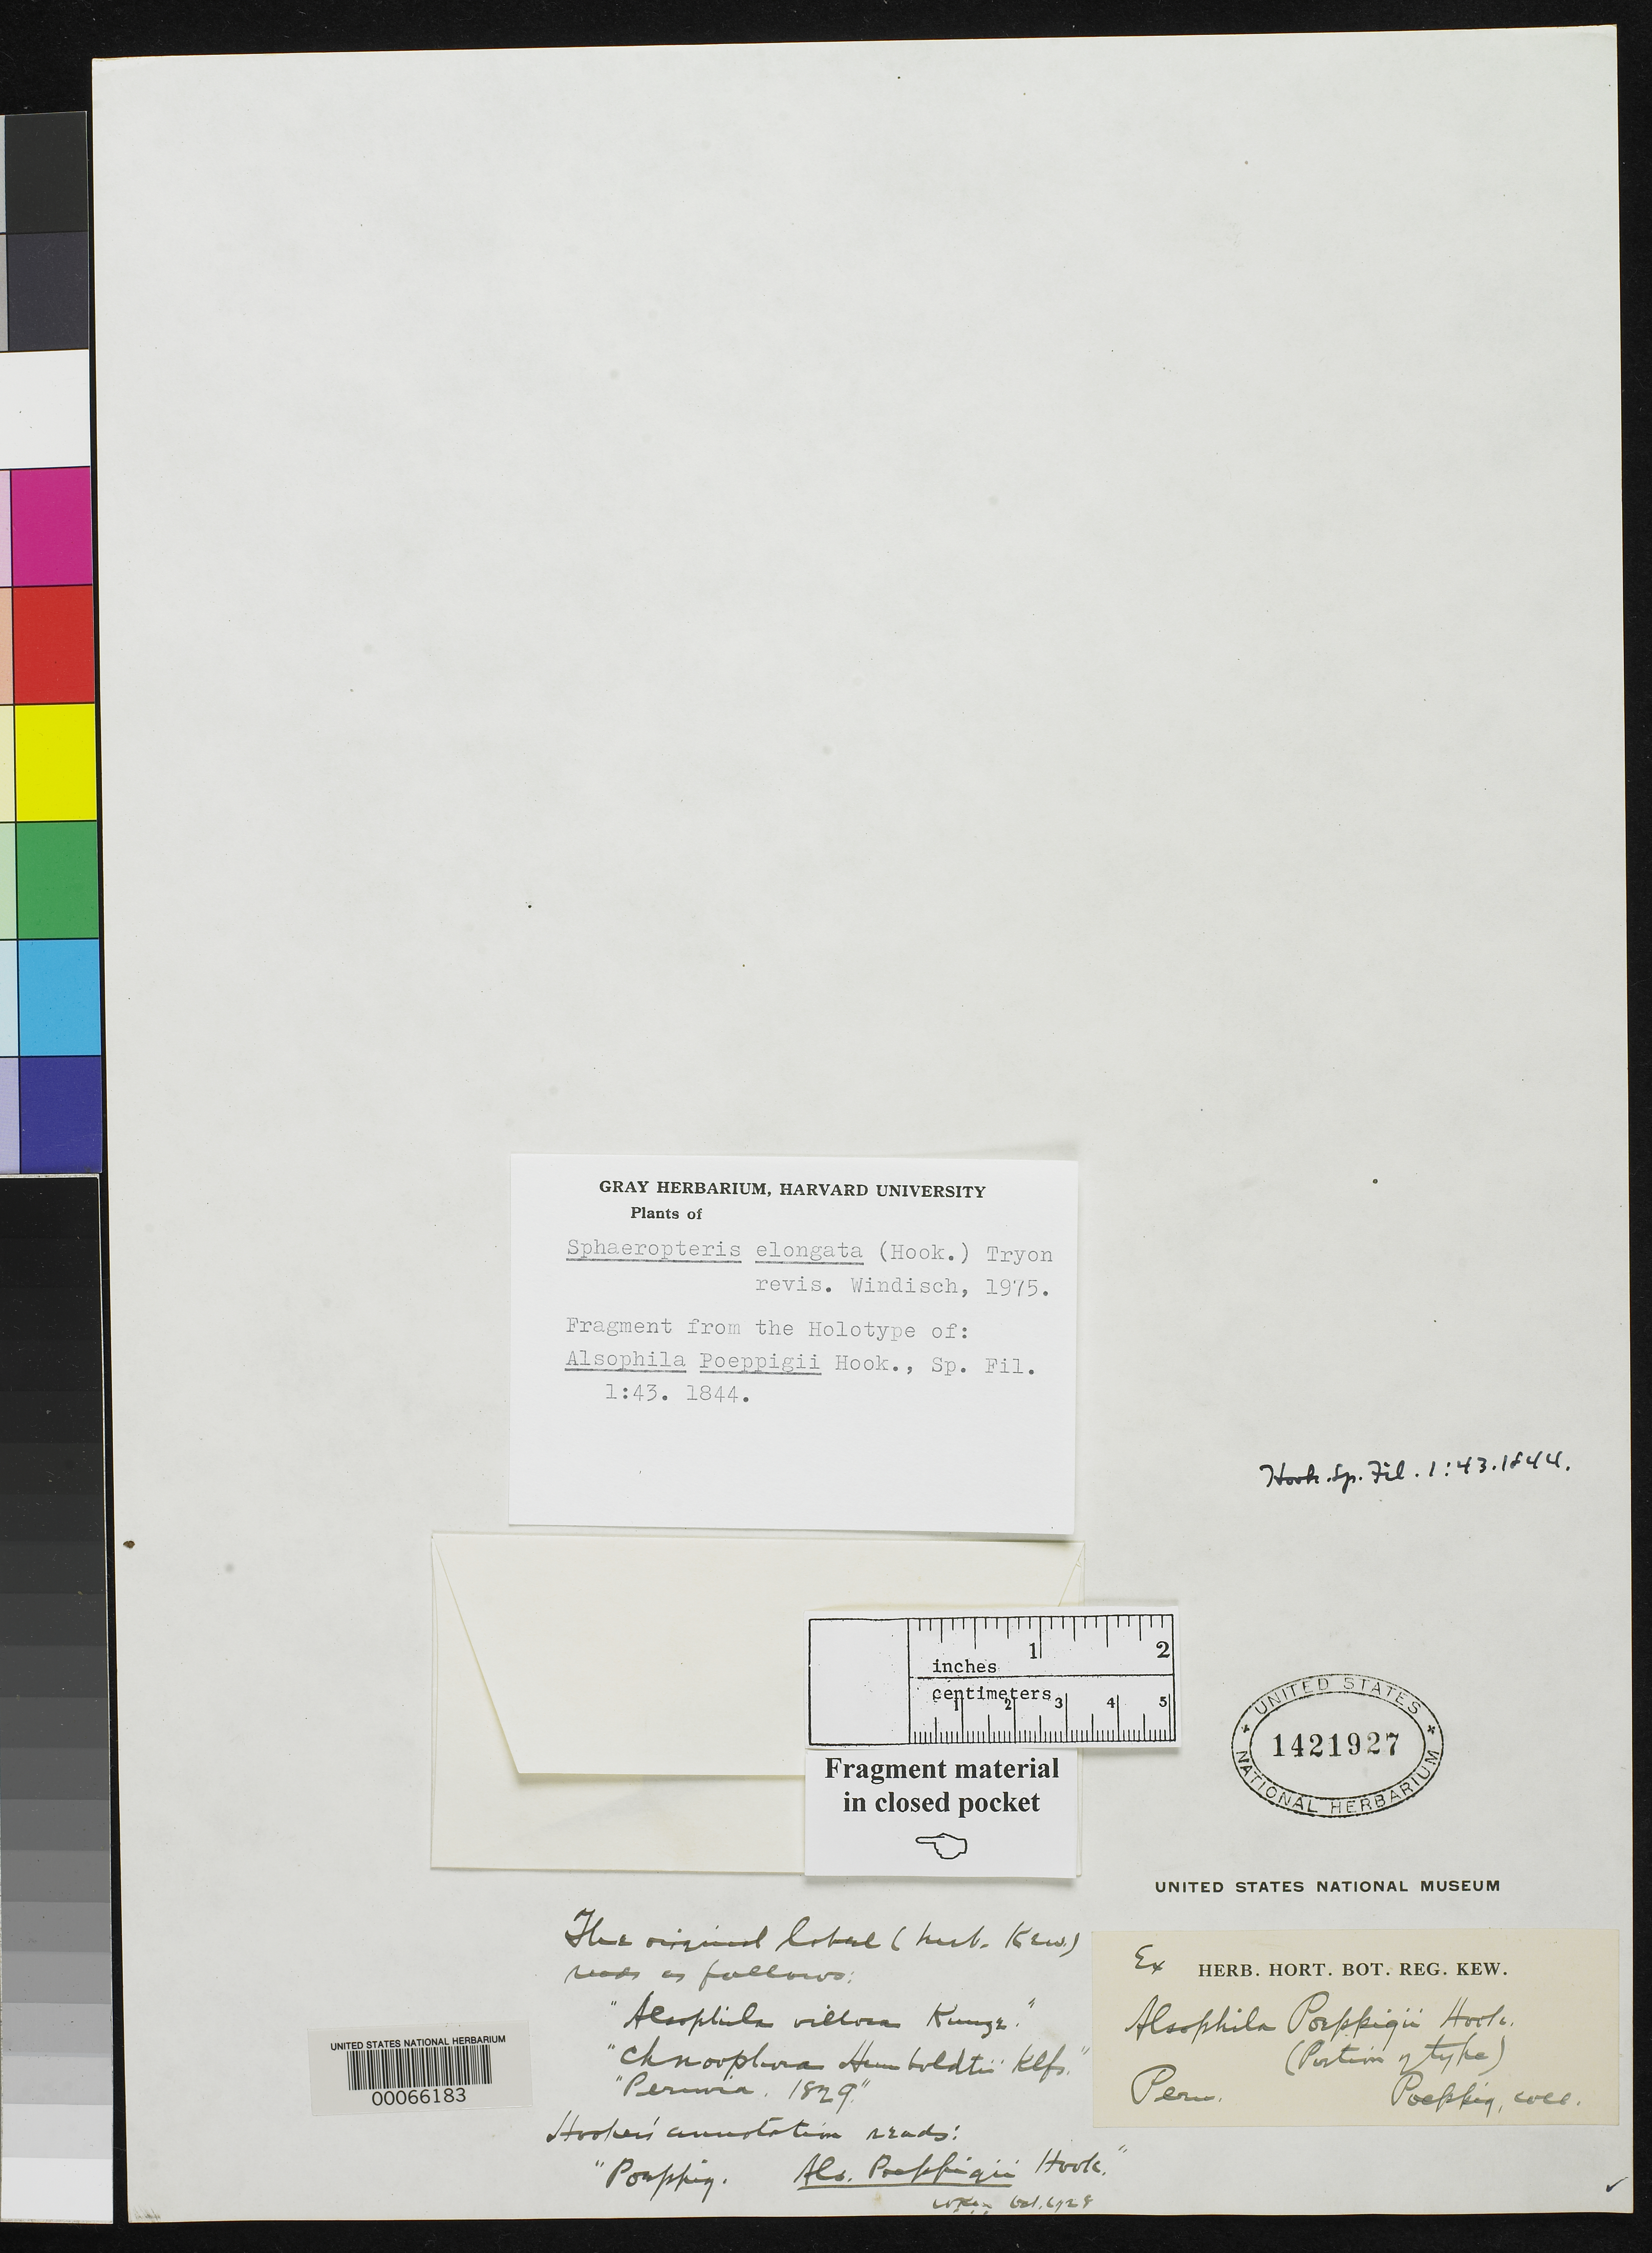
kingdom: Plantae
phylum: Tracheophyta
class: Polypodiopsida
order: Cyatheales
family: Cyatheaceae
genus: Alsophila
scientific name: Alsophila poeppigii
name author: Hook.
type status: Type Fragment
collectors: E. F. Poeppig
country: Peru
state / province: San Martín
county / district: Mariscal Cáceres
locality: Rio Huallaga, margen Derecha del; Balsa Probana; dtto. Tocache Nuevo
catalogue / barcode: US 1421927